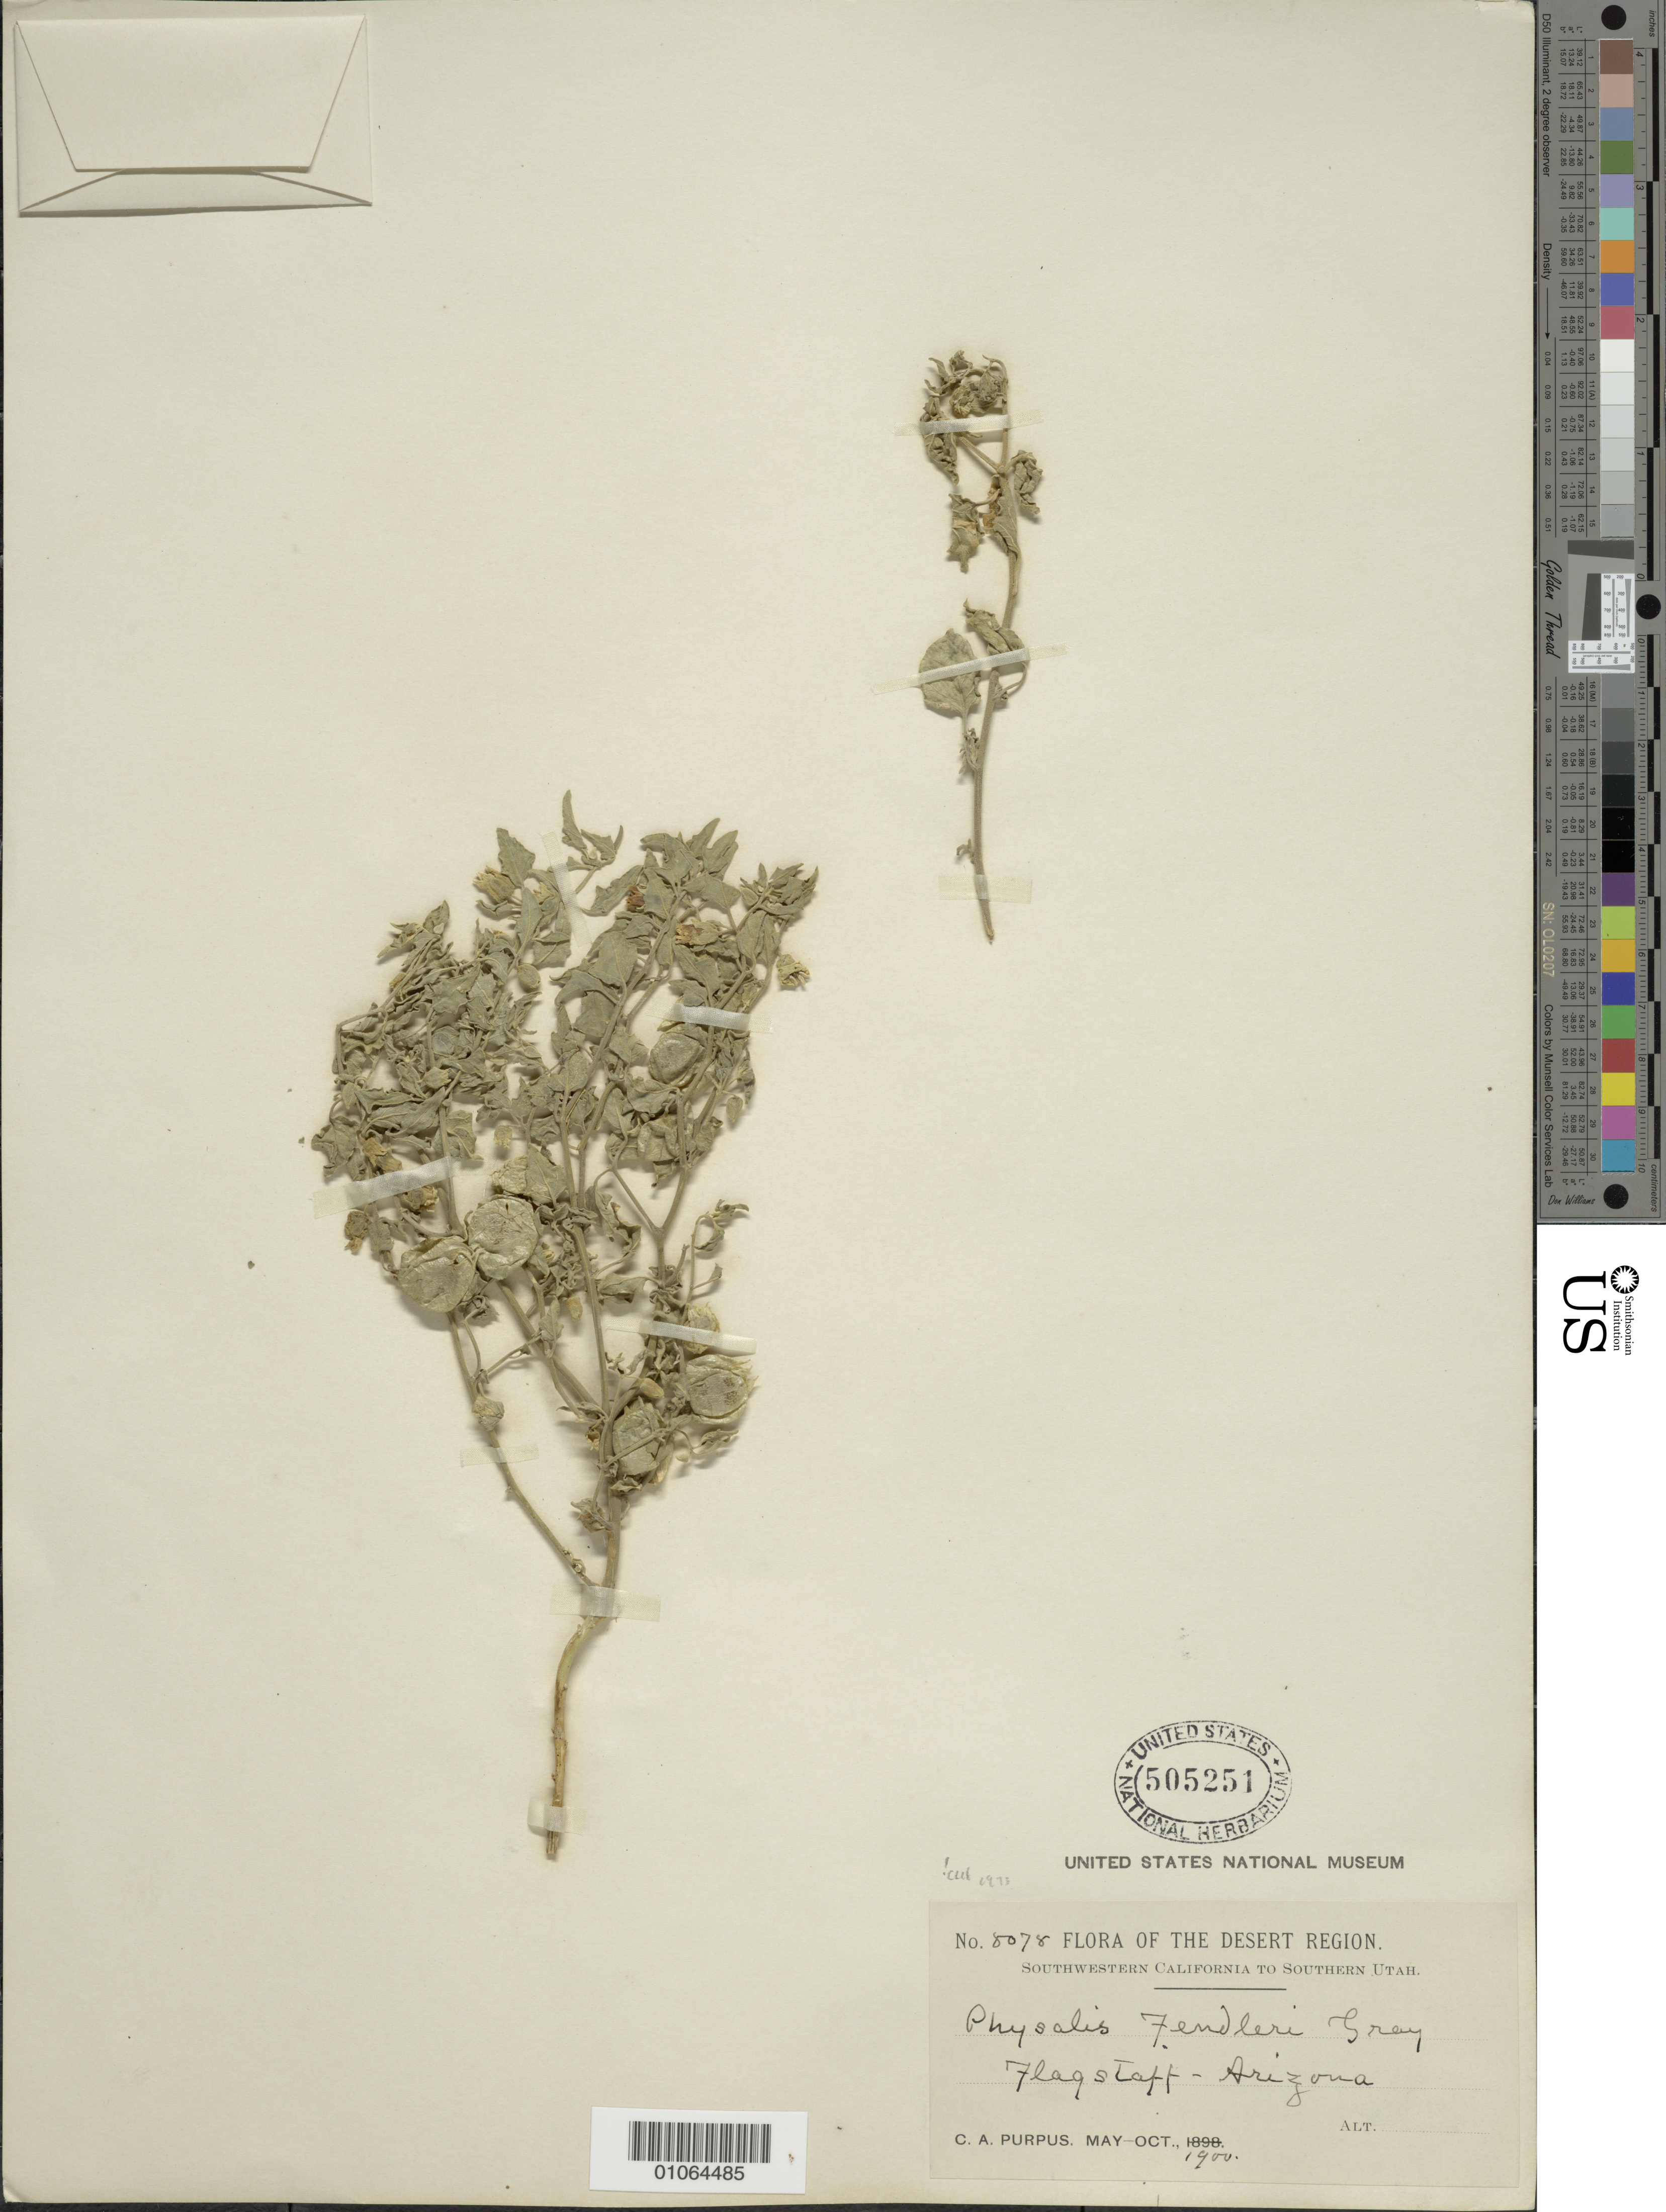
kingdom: Plantae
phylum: Tracheophyta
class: Magnoliopsida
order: Solanales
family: Solanaceae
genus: Physalis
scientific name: Physalis fendleri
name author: A. Gray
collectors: C. A. Purpus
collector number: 8078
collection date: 1900-05/1900-10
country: United States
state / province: Arizona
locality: Desert Region. Flagstaff.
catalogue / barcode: US 505251